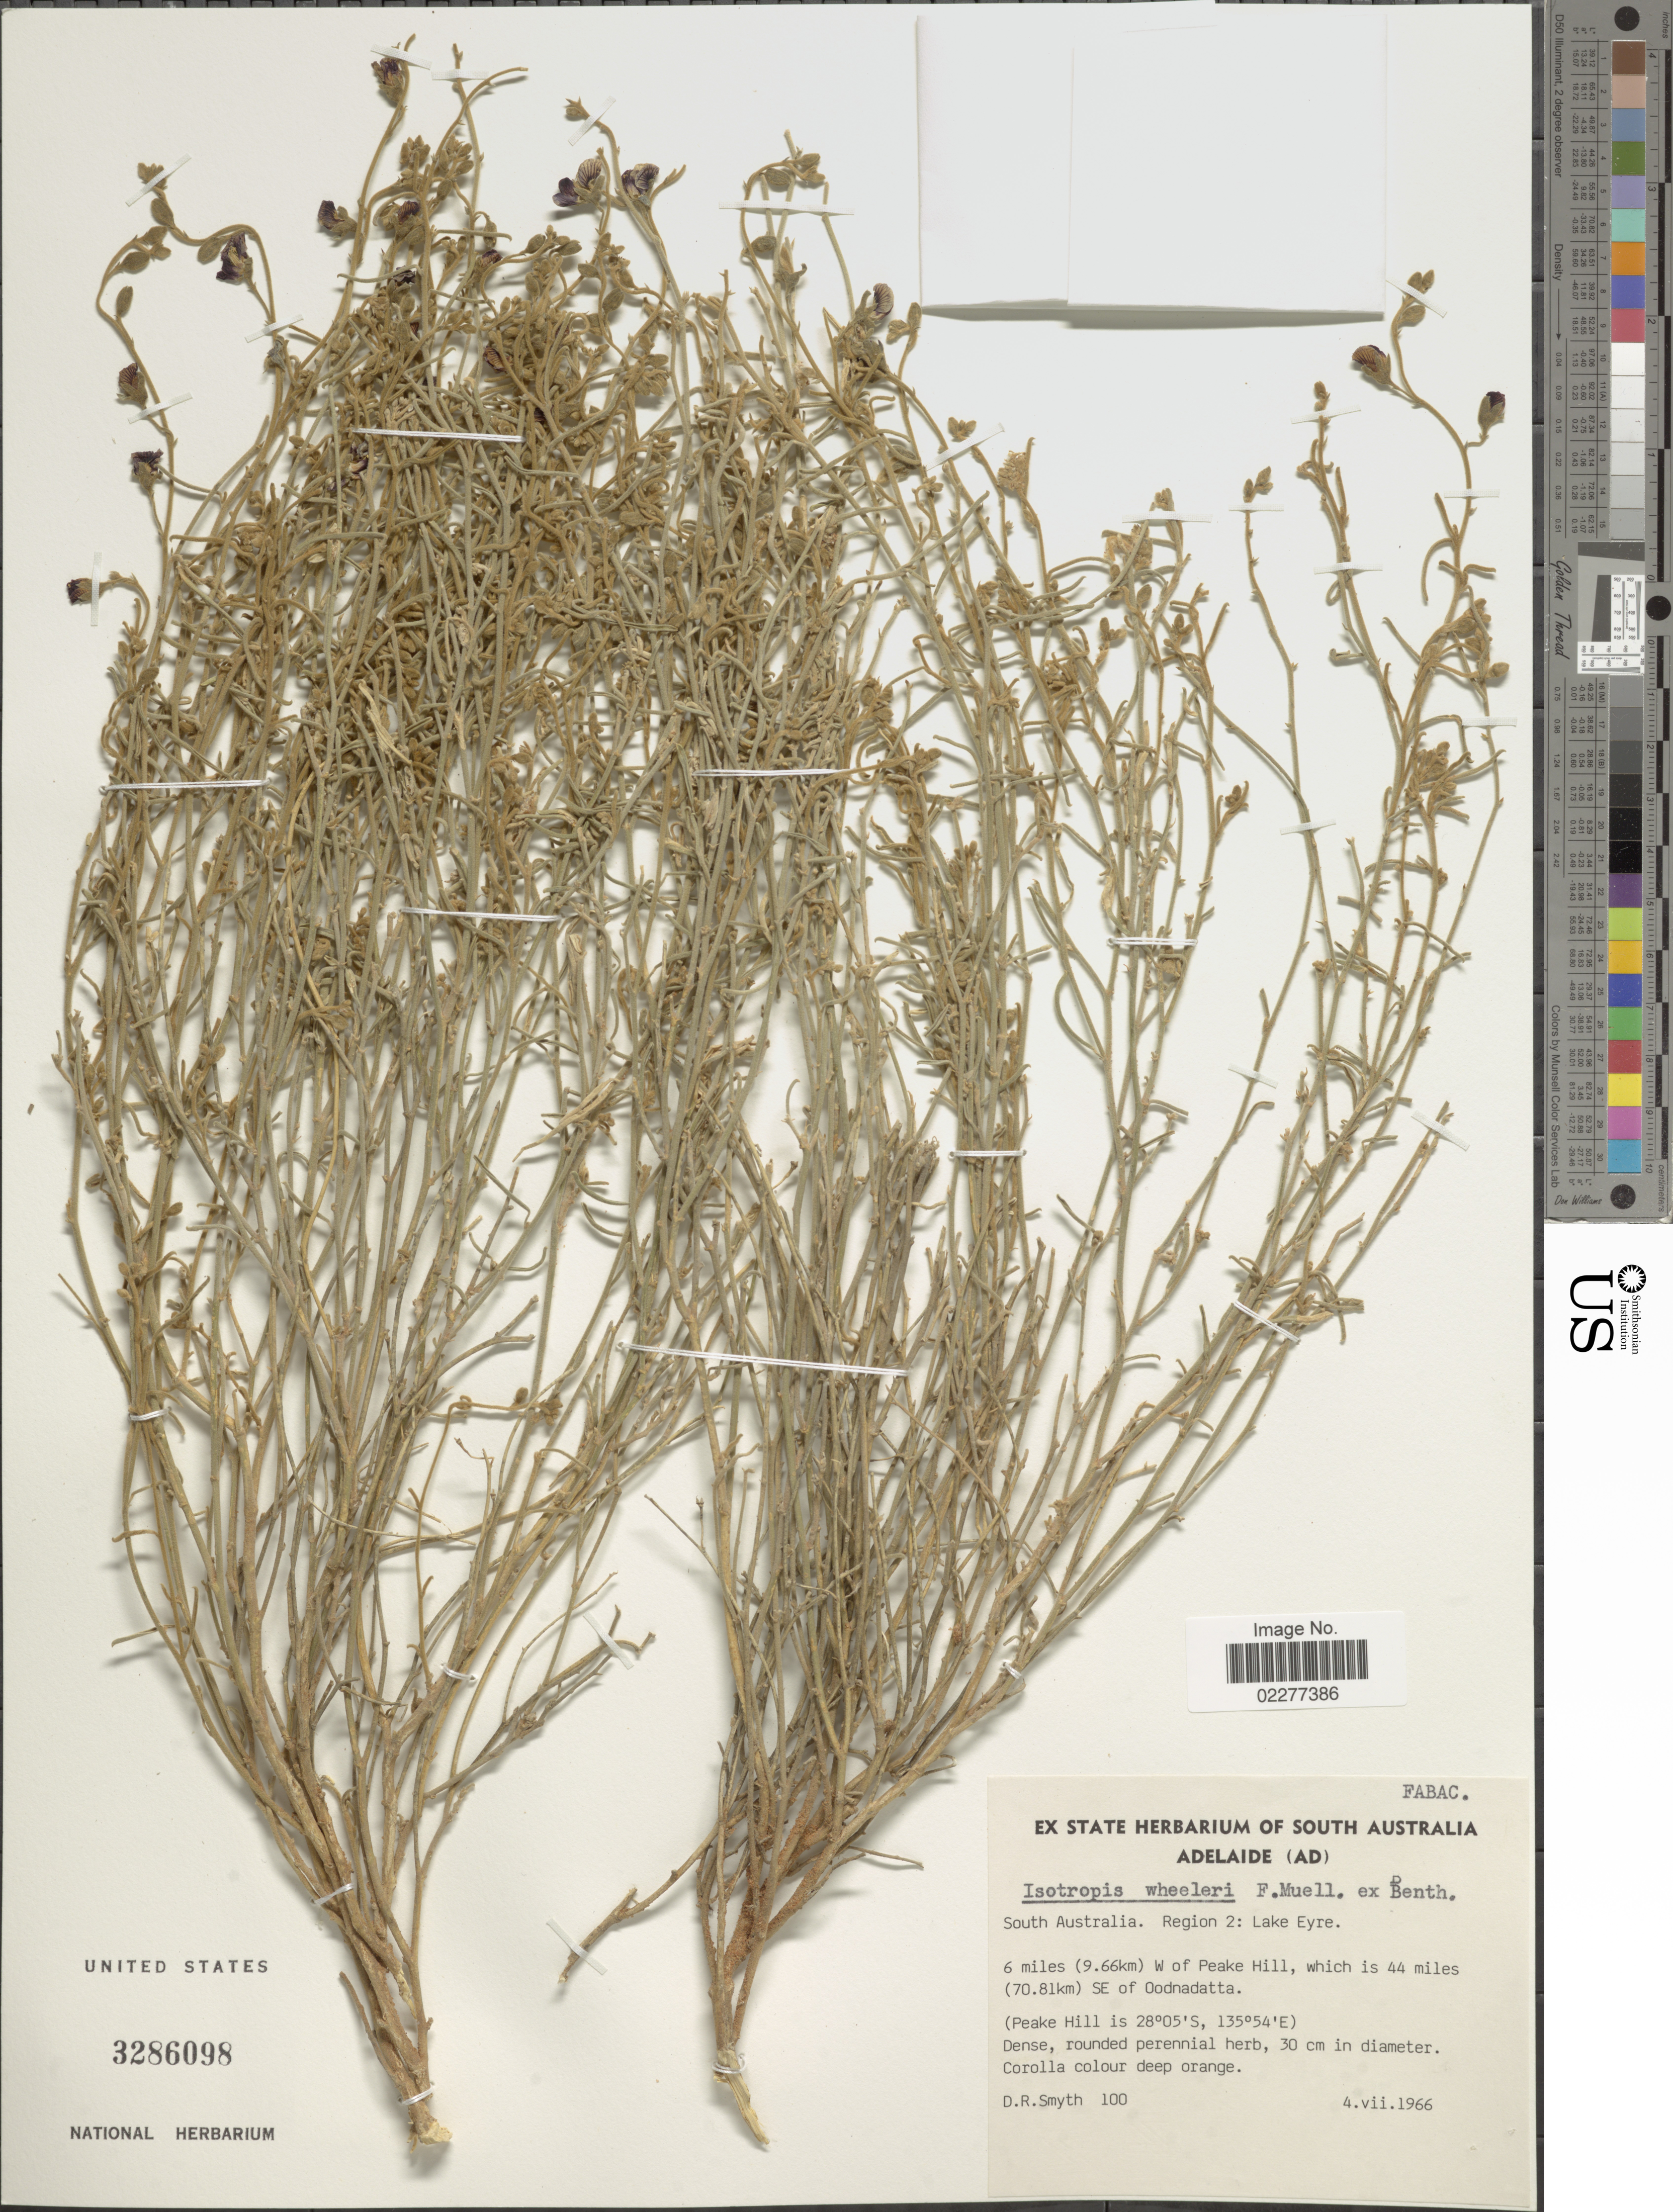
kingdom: Plantae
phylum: Tracheophyta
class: Magnoliopsida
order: Fabales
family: Fabaceae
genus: Isotropis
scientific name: Isotropis wheeleri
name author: Benth.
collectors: D. Smyth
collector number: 100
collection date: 1966-07-04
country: Australia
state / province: South Australia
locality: Region 2: Lake Eyre, 6 miles (9.66km) W of Peake Hill, which is 44 miles (70.81km) SE of Oodnadatta (Peake hill)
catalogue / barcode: US 3286098